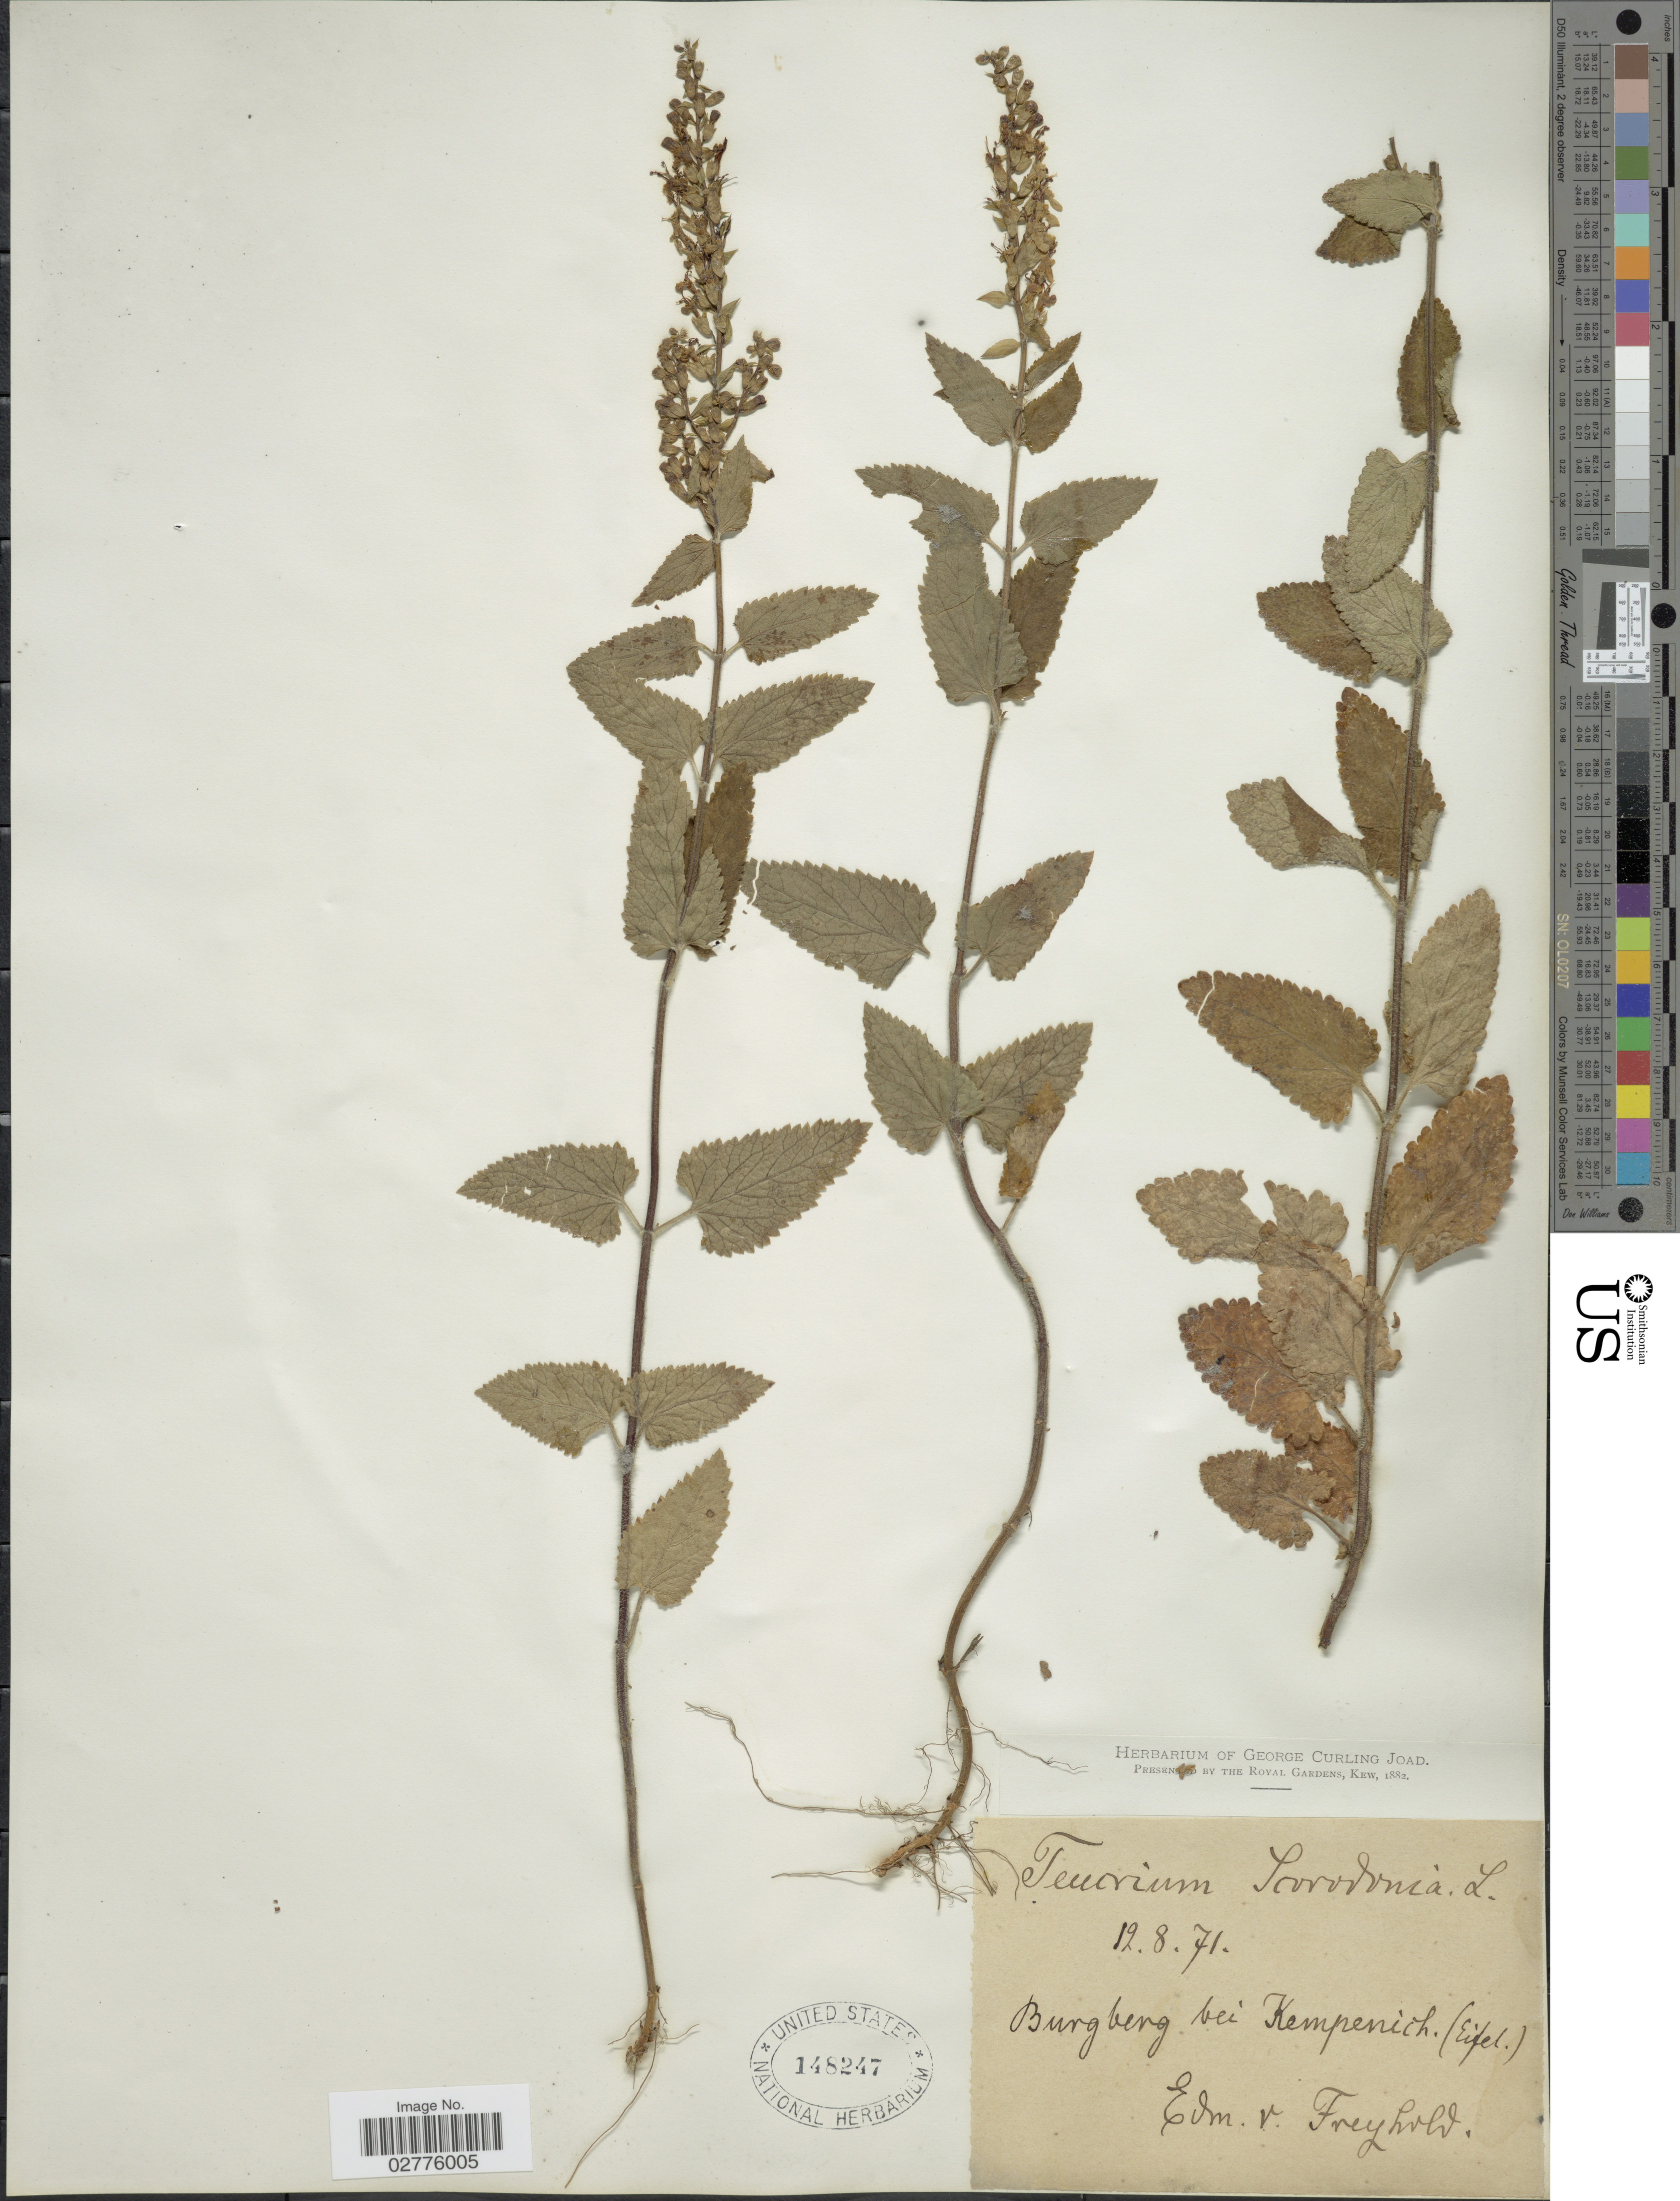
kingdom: Plantae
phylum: Tracheophyta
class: Magnoliopsida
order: Lamiales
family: Lamiaceae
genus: Teucrium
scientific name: Teucrium scorodonia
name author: L.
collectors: E. Freyhold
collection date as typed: Transcribed d/m/y: 12/8/71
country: Germany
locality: Burgberg bei Kempenich. (Eifel.)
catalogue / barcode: US 148247